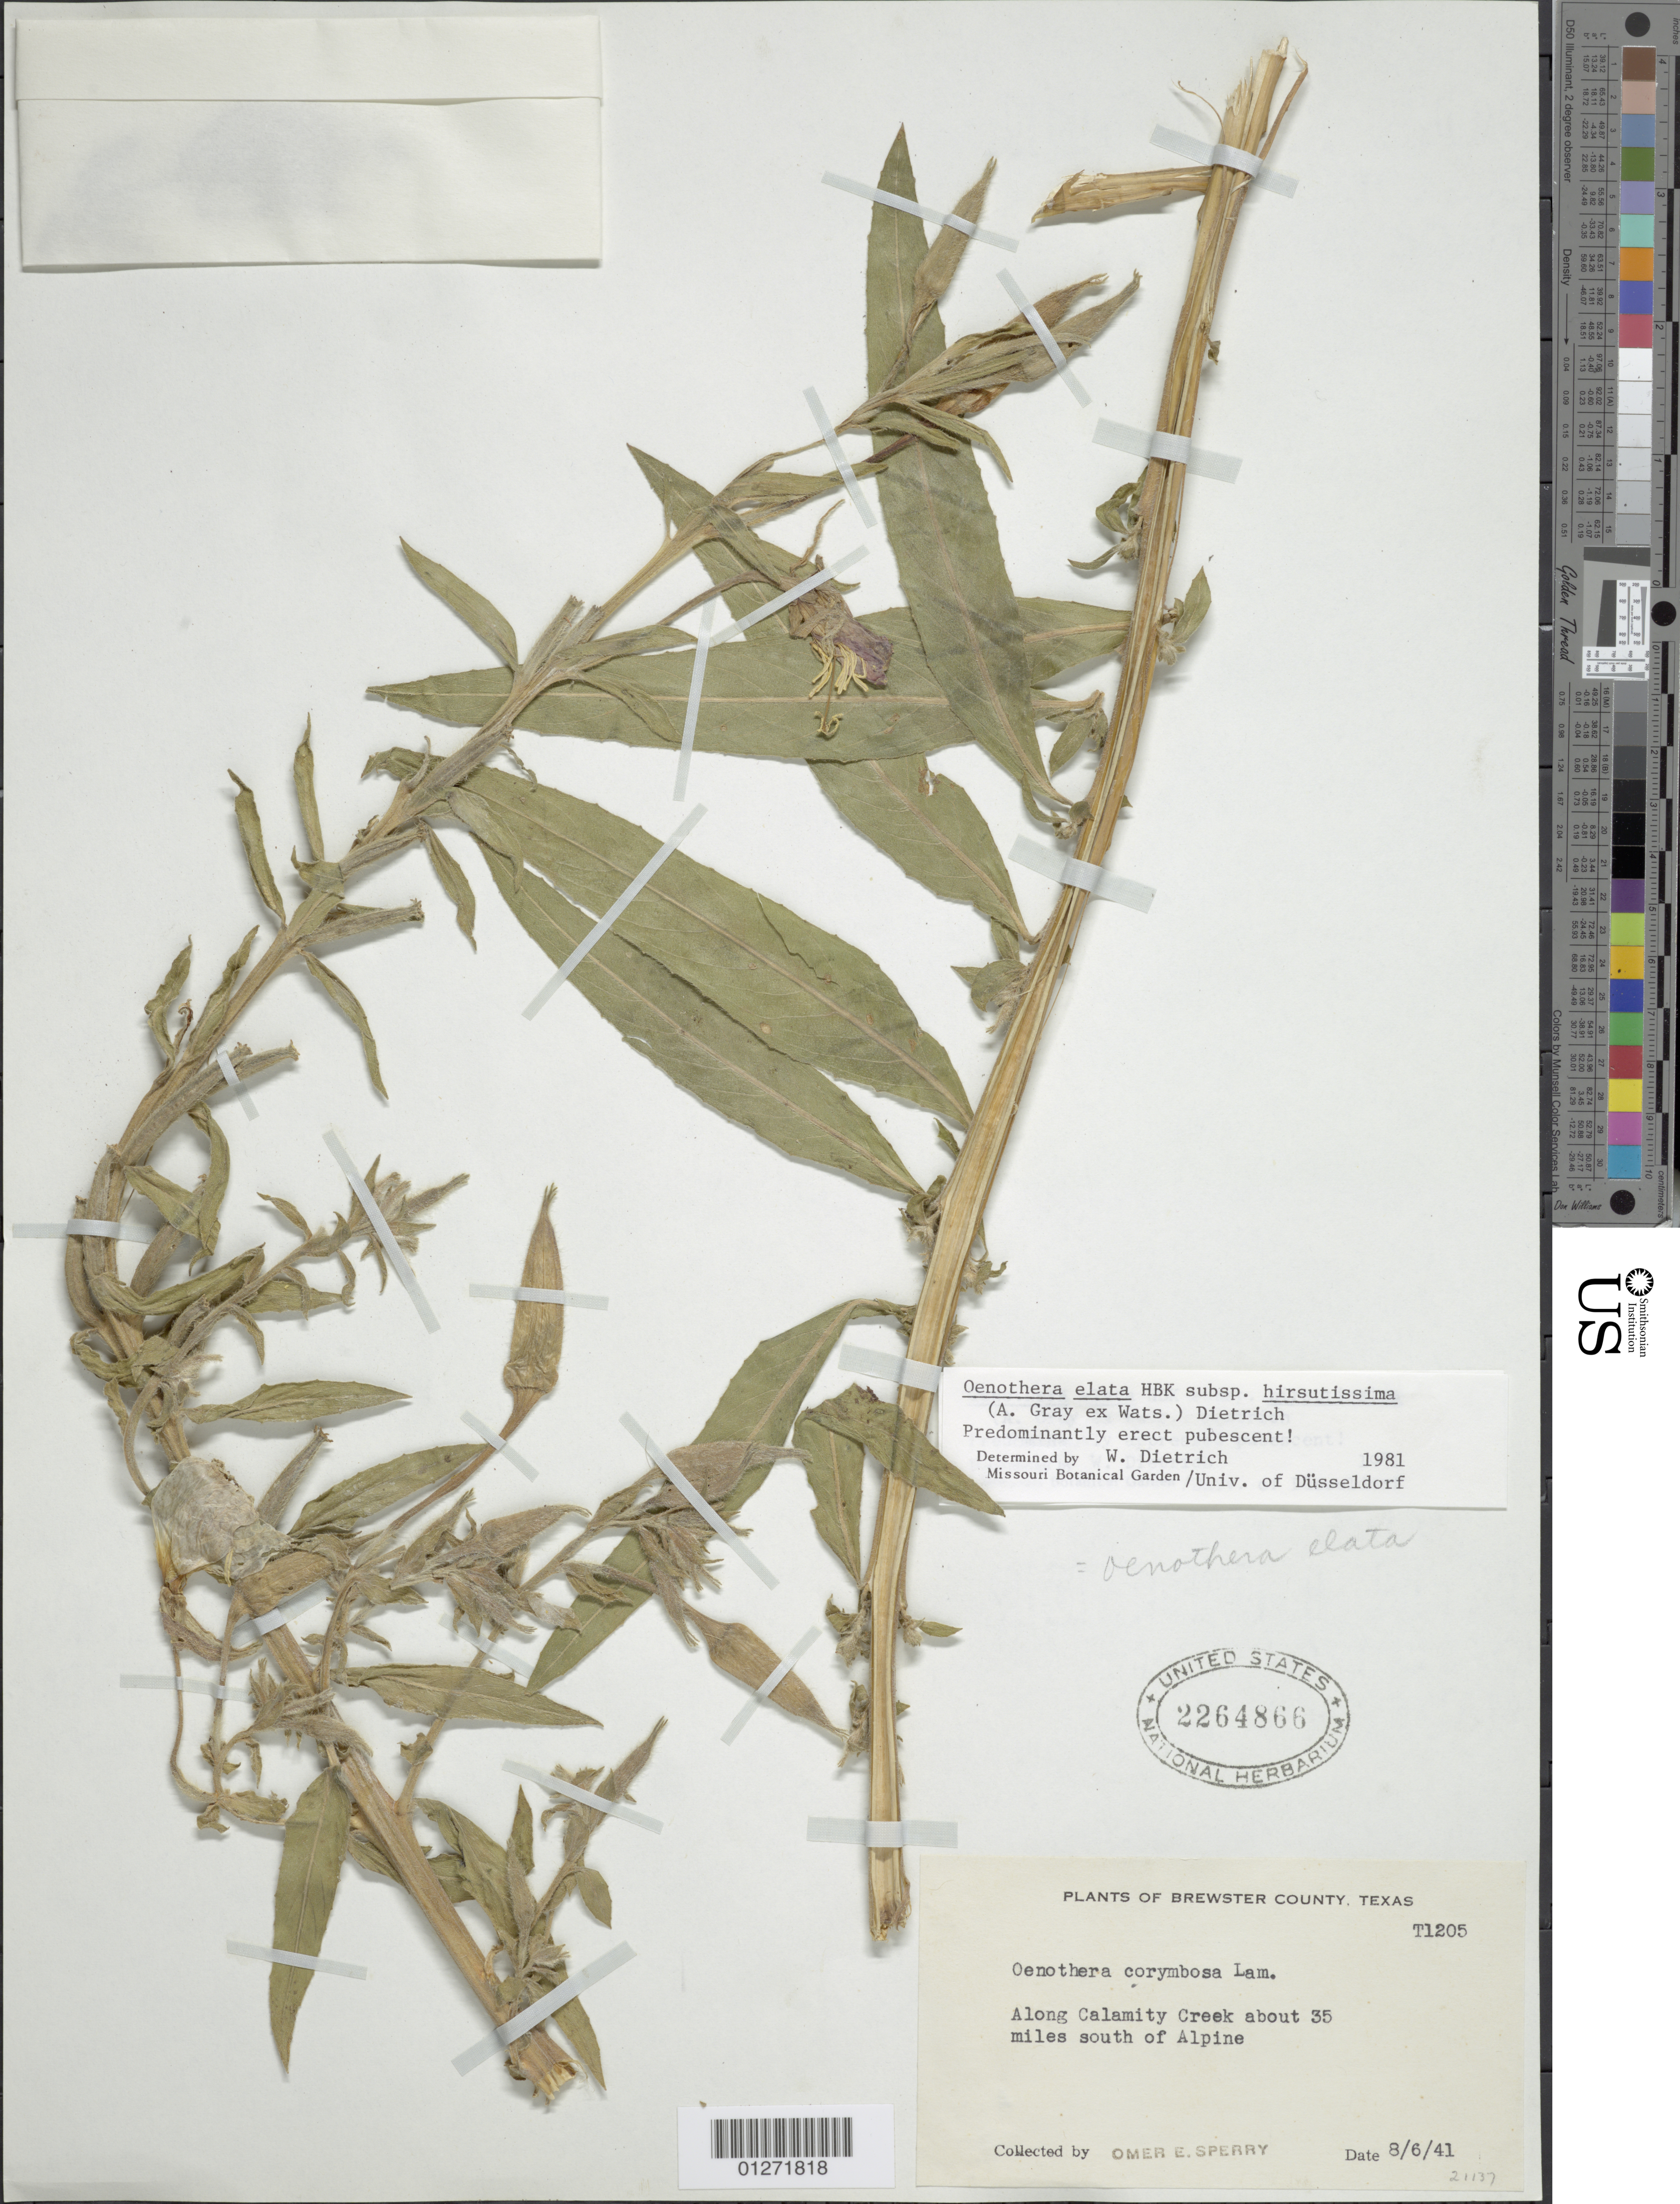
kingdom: Plantae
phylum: Tracheophyta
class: Magnoliopsida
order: Myrtales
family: Onagraceae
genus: Oenothera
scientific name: Oenothera elata subsp. hirsutissima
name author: (A. Gray ex S. Watson) W. Dietr.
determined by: Dietrich, W.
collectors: O. E. Sperry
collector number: T1205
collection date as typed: Transcribed d/m/y: 6/8/41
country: United States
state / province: Texas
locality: Brewster County, Along Calamity Creek about 35 miles south of Alpine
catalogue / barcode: US 2264866